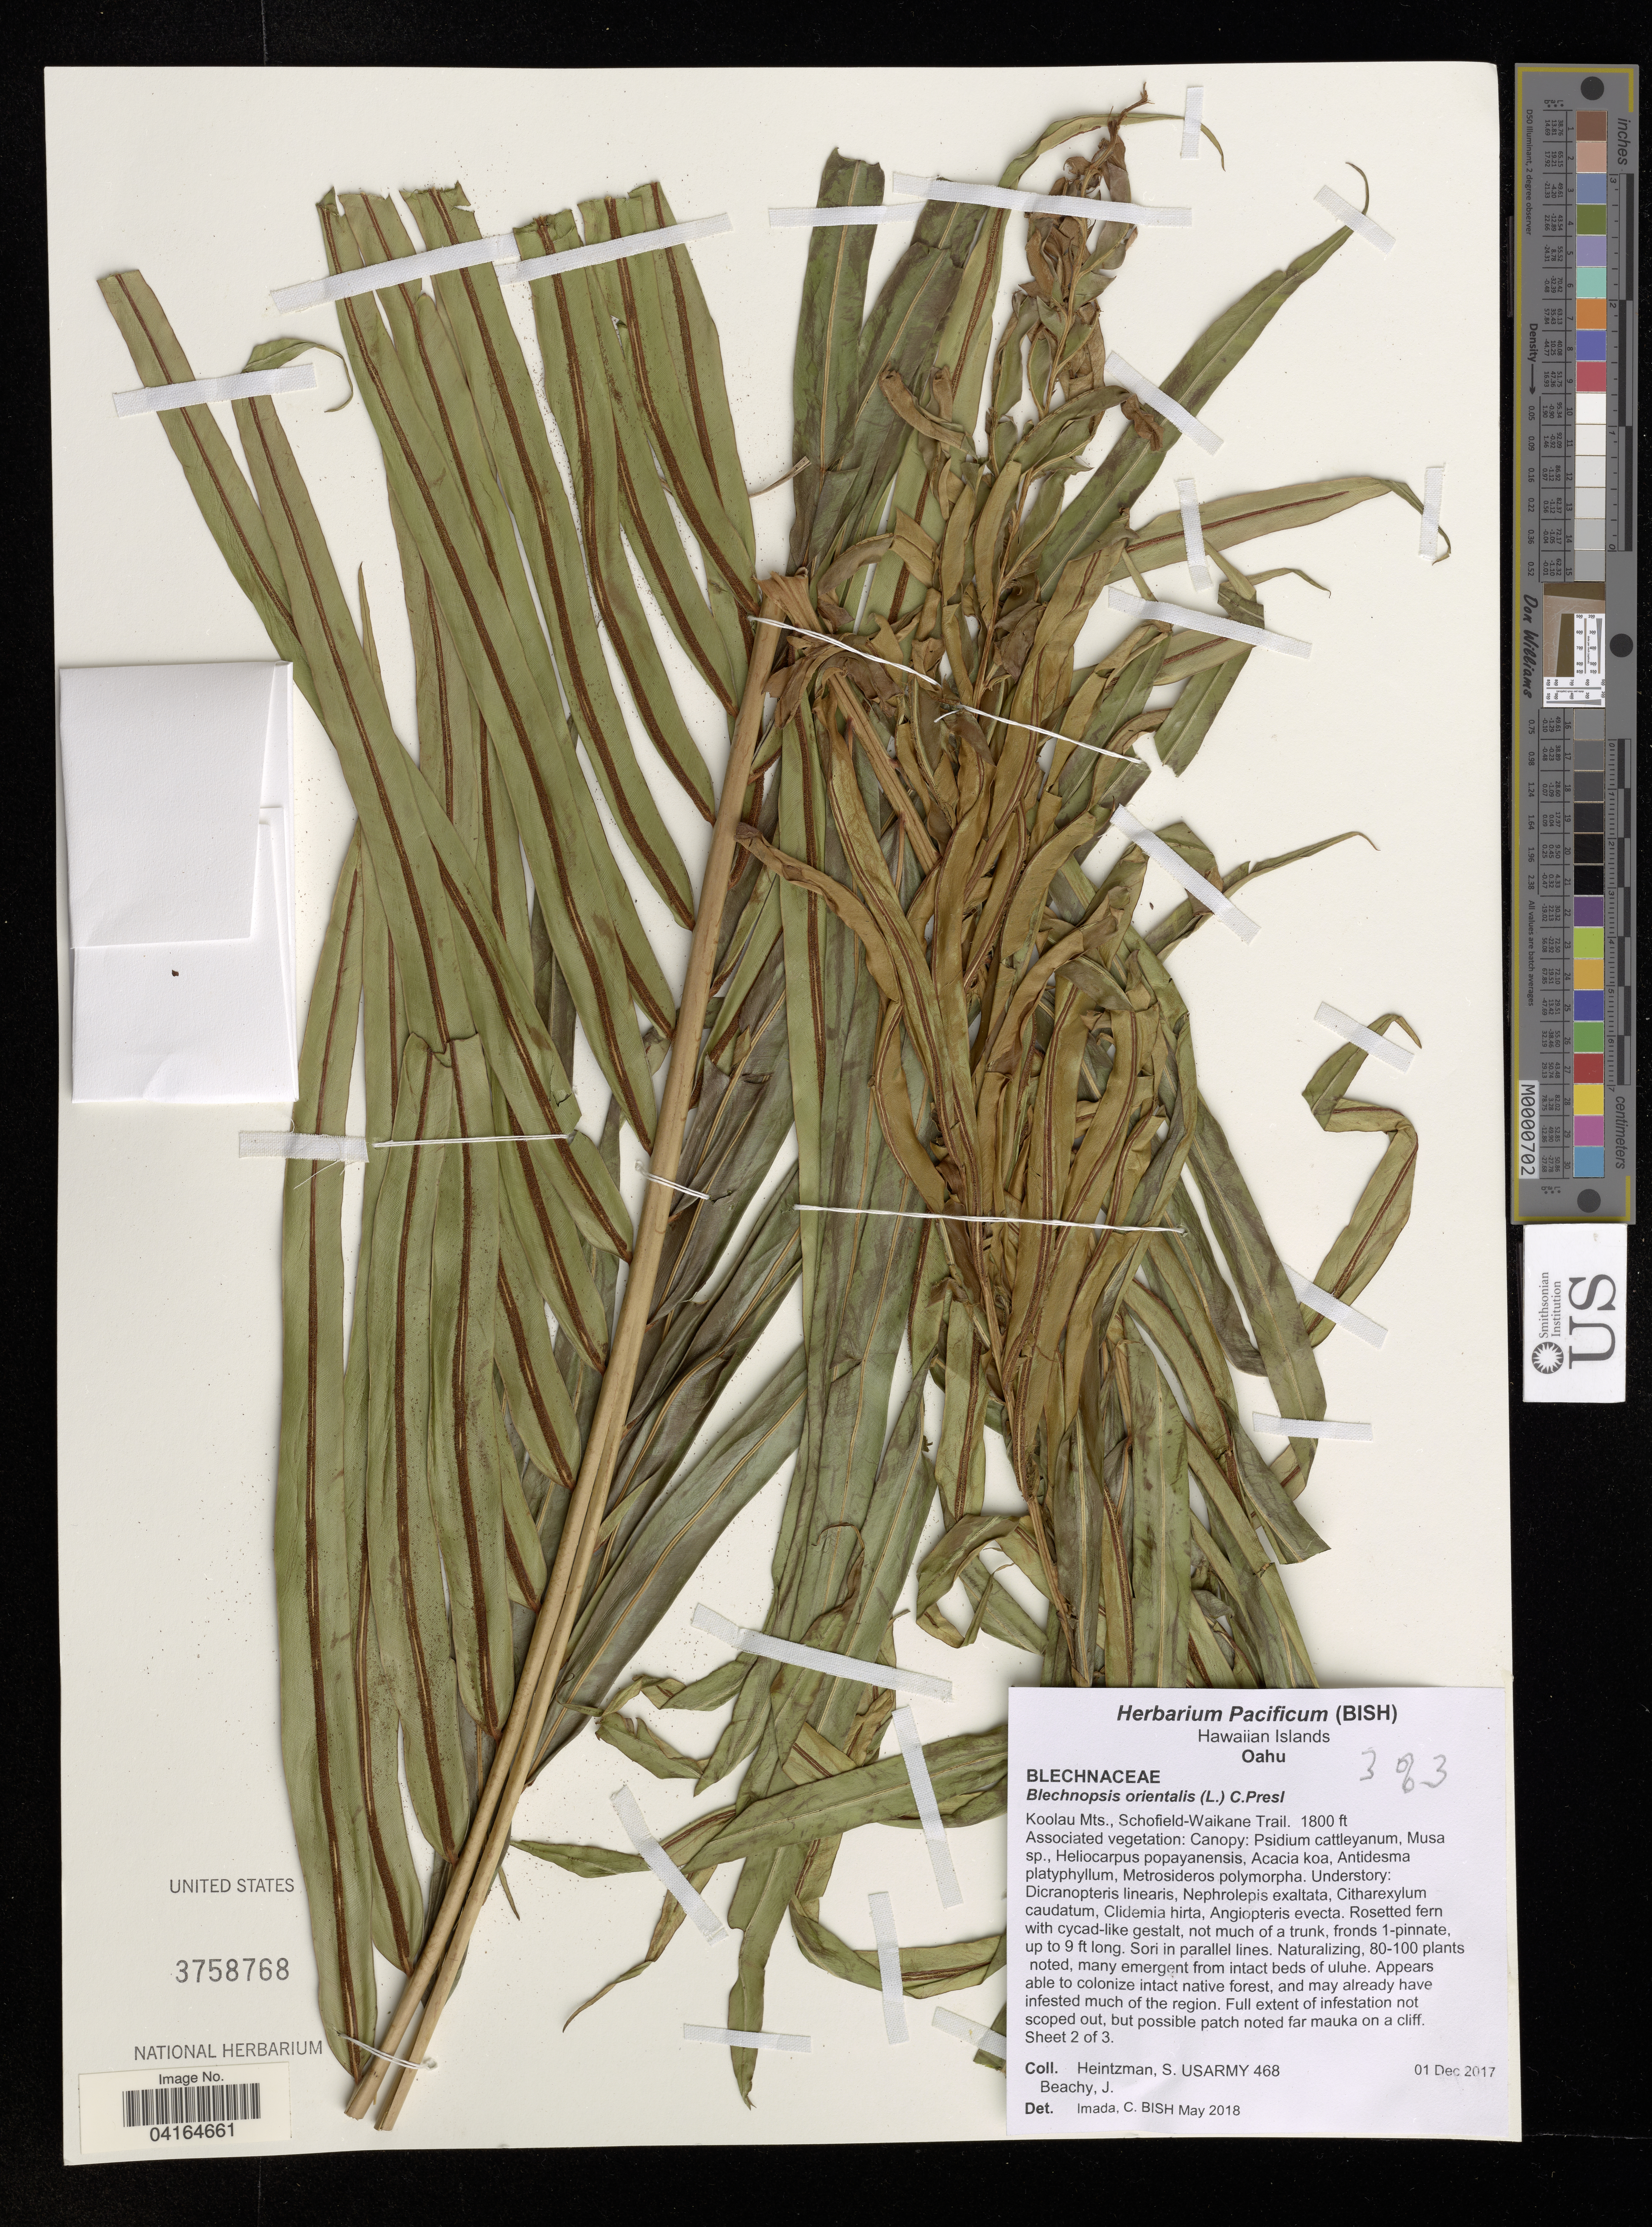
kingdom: Plantae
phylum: Tracheophyta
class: Polypodiopsida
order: Polypodiales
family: Blechnaceae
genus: Blechnum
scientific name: Blechnum orientale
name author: L.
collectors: S. Heintzman & J. Beachy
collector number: USARMY 468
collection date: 2017-12-01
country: United States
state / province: Hawaii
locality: Hawaiian Islands. Oahu. Koolau Mts., Schofield-Waikane Trail.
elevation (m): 549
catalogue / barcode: US 3758768